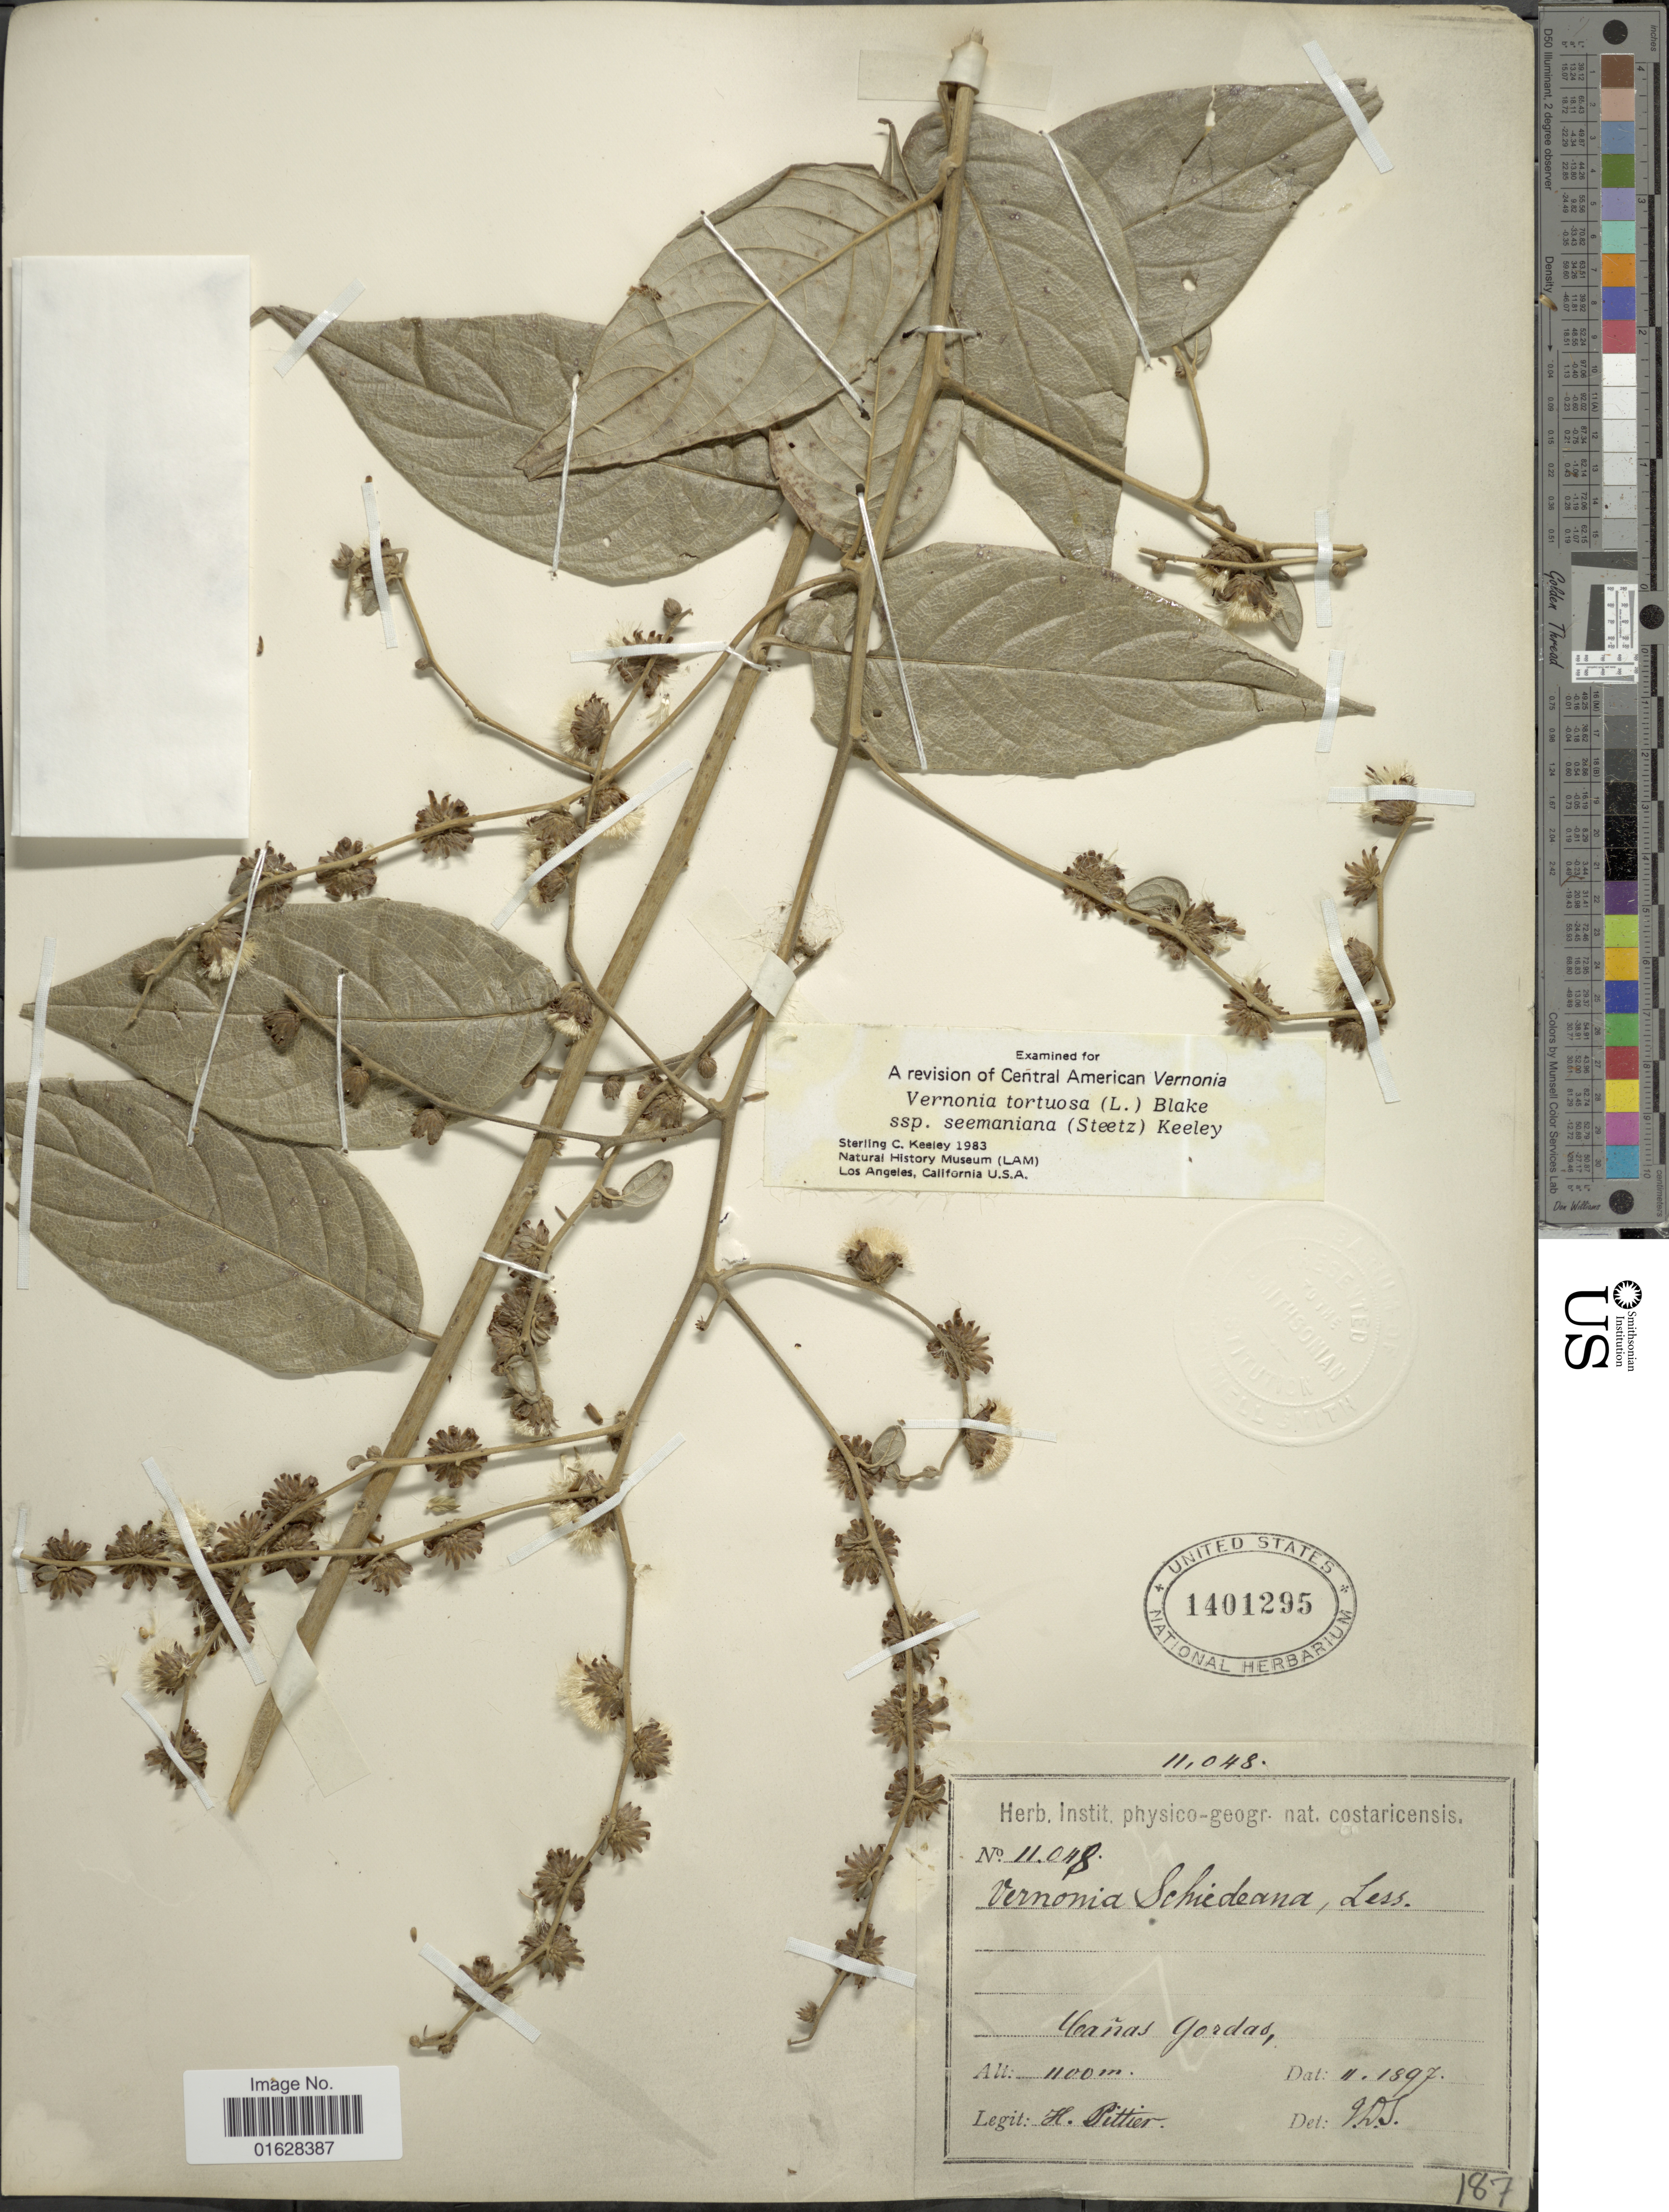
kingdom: Plantae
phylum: Tracheophyta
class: Magnoliopsida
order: Asterales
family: Asteraceae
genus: Lepidaploa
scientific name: Lepidaploa tortuosa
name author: (L.) H. Rob.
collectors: H. F. Pittier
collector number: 11048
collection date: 1897-11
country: Costa Rica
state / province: Puntarenas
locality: Cañas Gordas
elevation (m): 1100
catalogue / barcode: US 1401295